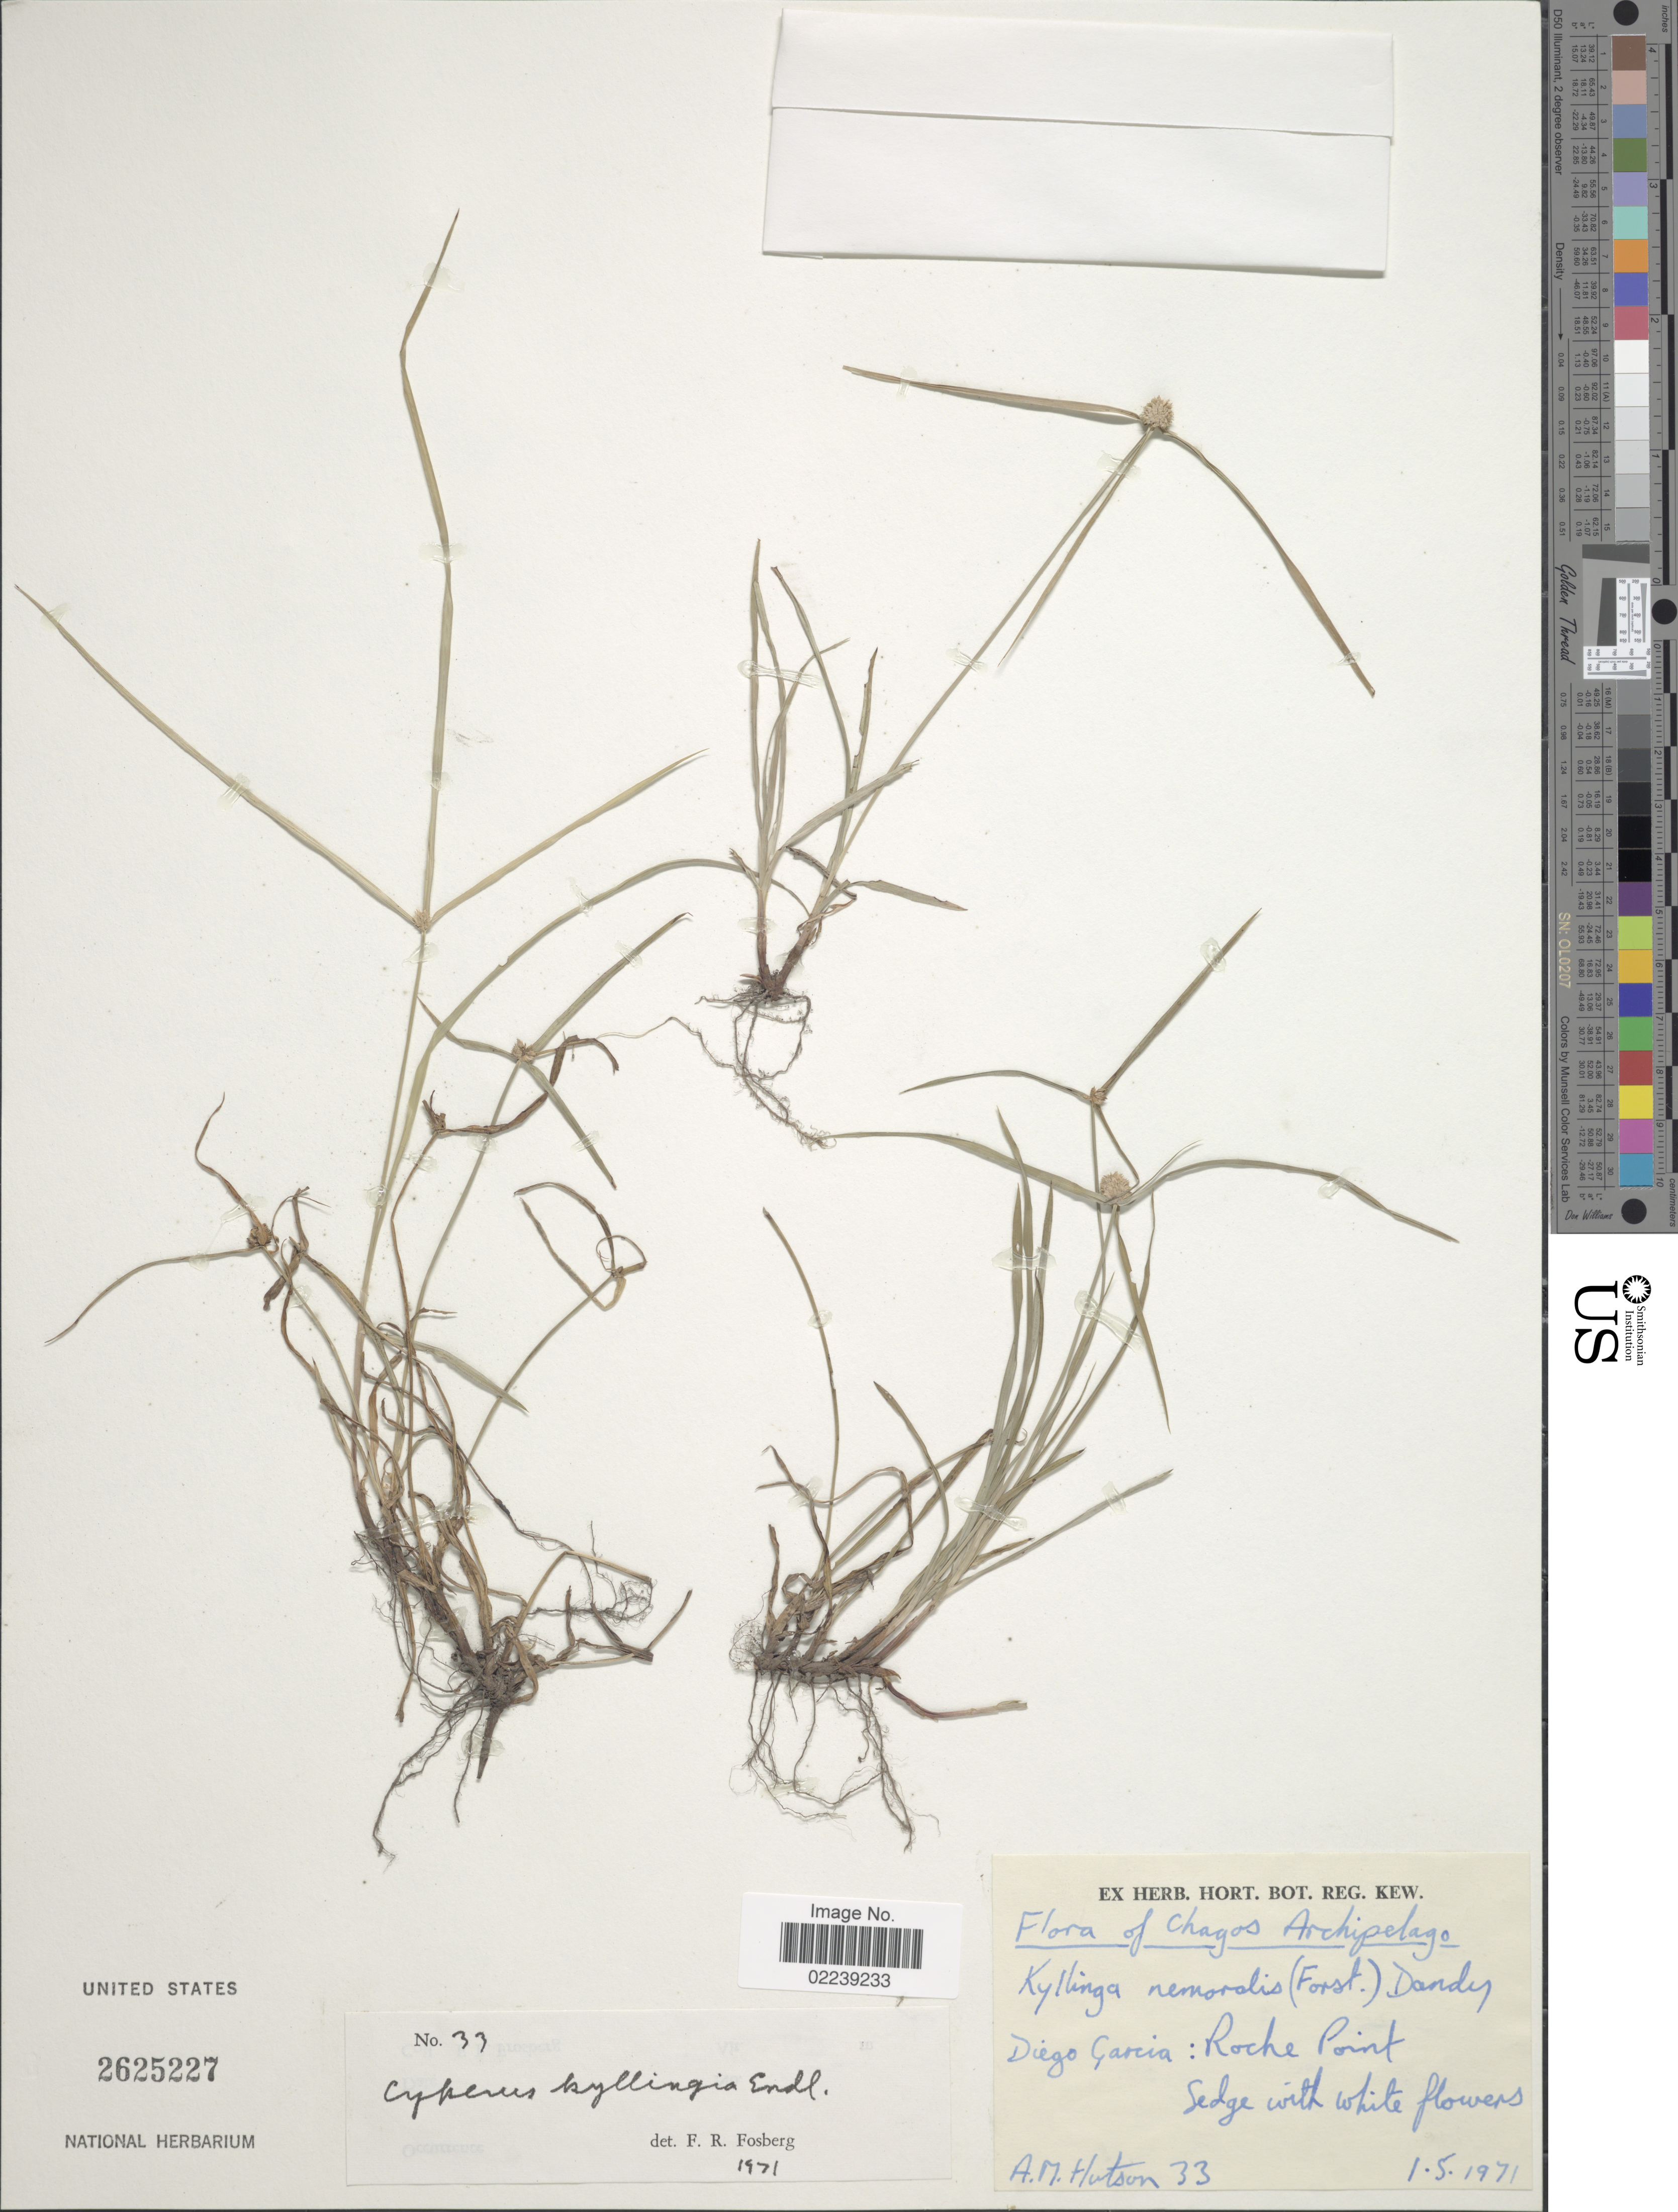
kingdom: Plantae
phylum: Tracheophyta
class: Liliopsida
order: Poales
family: Cyperaceae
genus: Cyperus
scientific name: Cyperus mindorensis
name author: (Steud.) Huygh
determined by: Strong, M. T., (US), Smithsonian Institution - National Museum of Natural History (UNITED STATES)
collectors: A. Hutson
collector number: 33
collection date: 1971-05-01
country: British Indian Ocean Territory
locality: Diego Garcia: Roche Point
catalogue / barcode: US 2625227